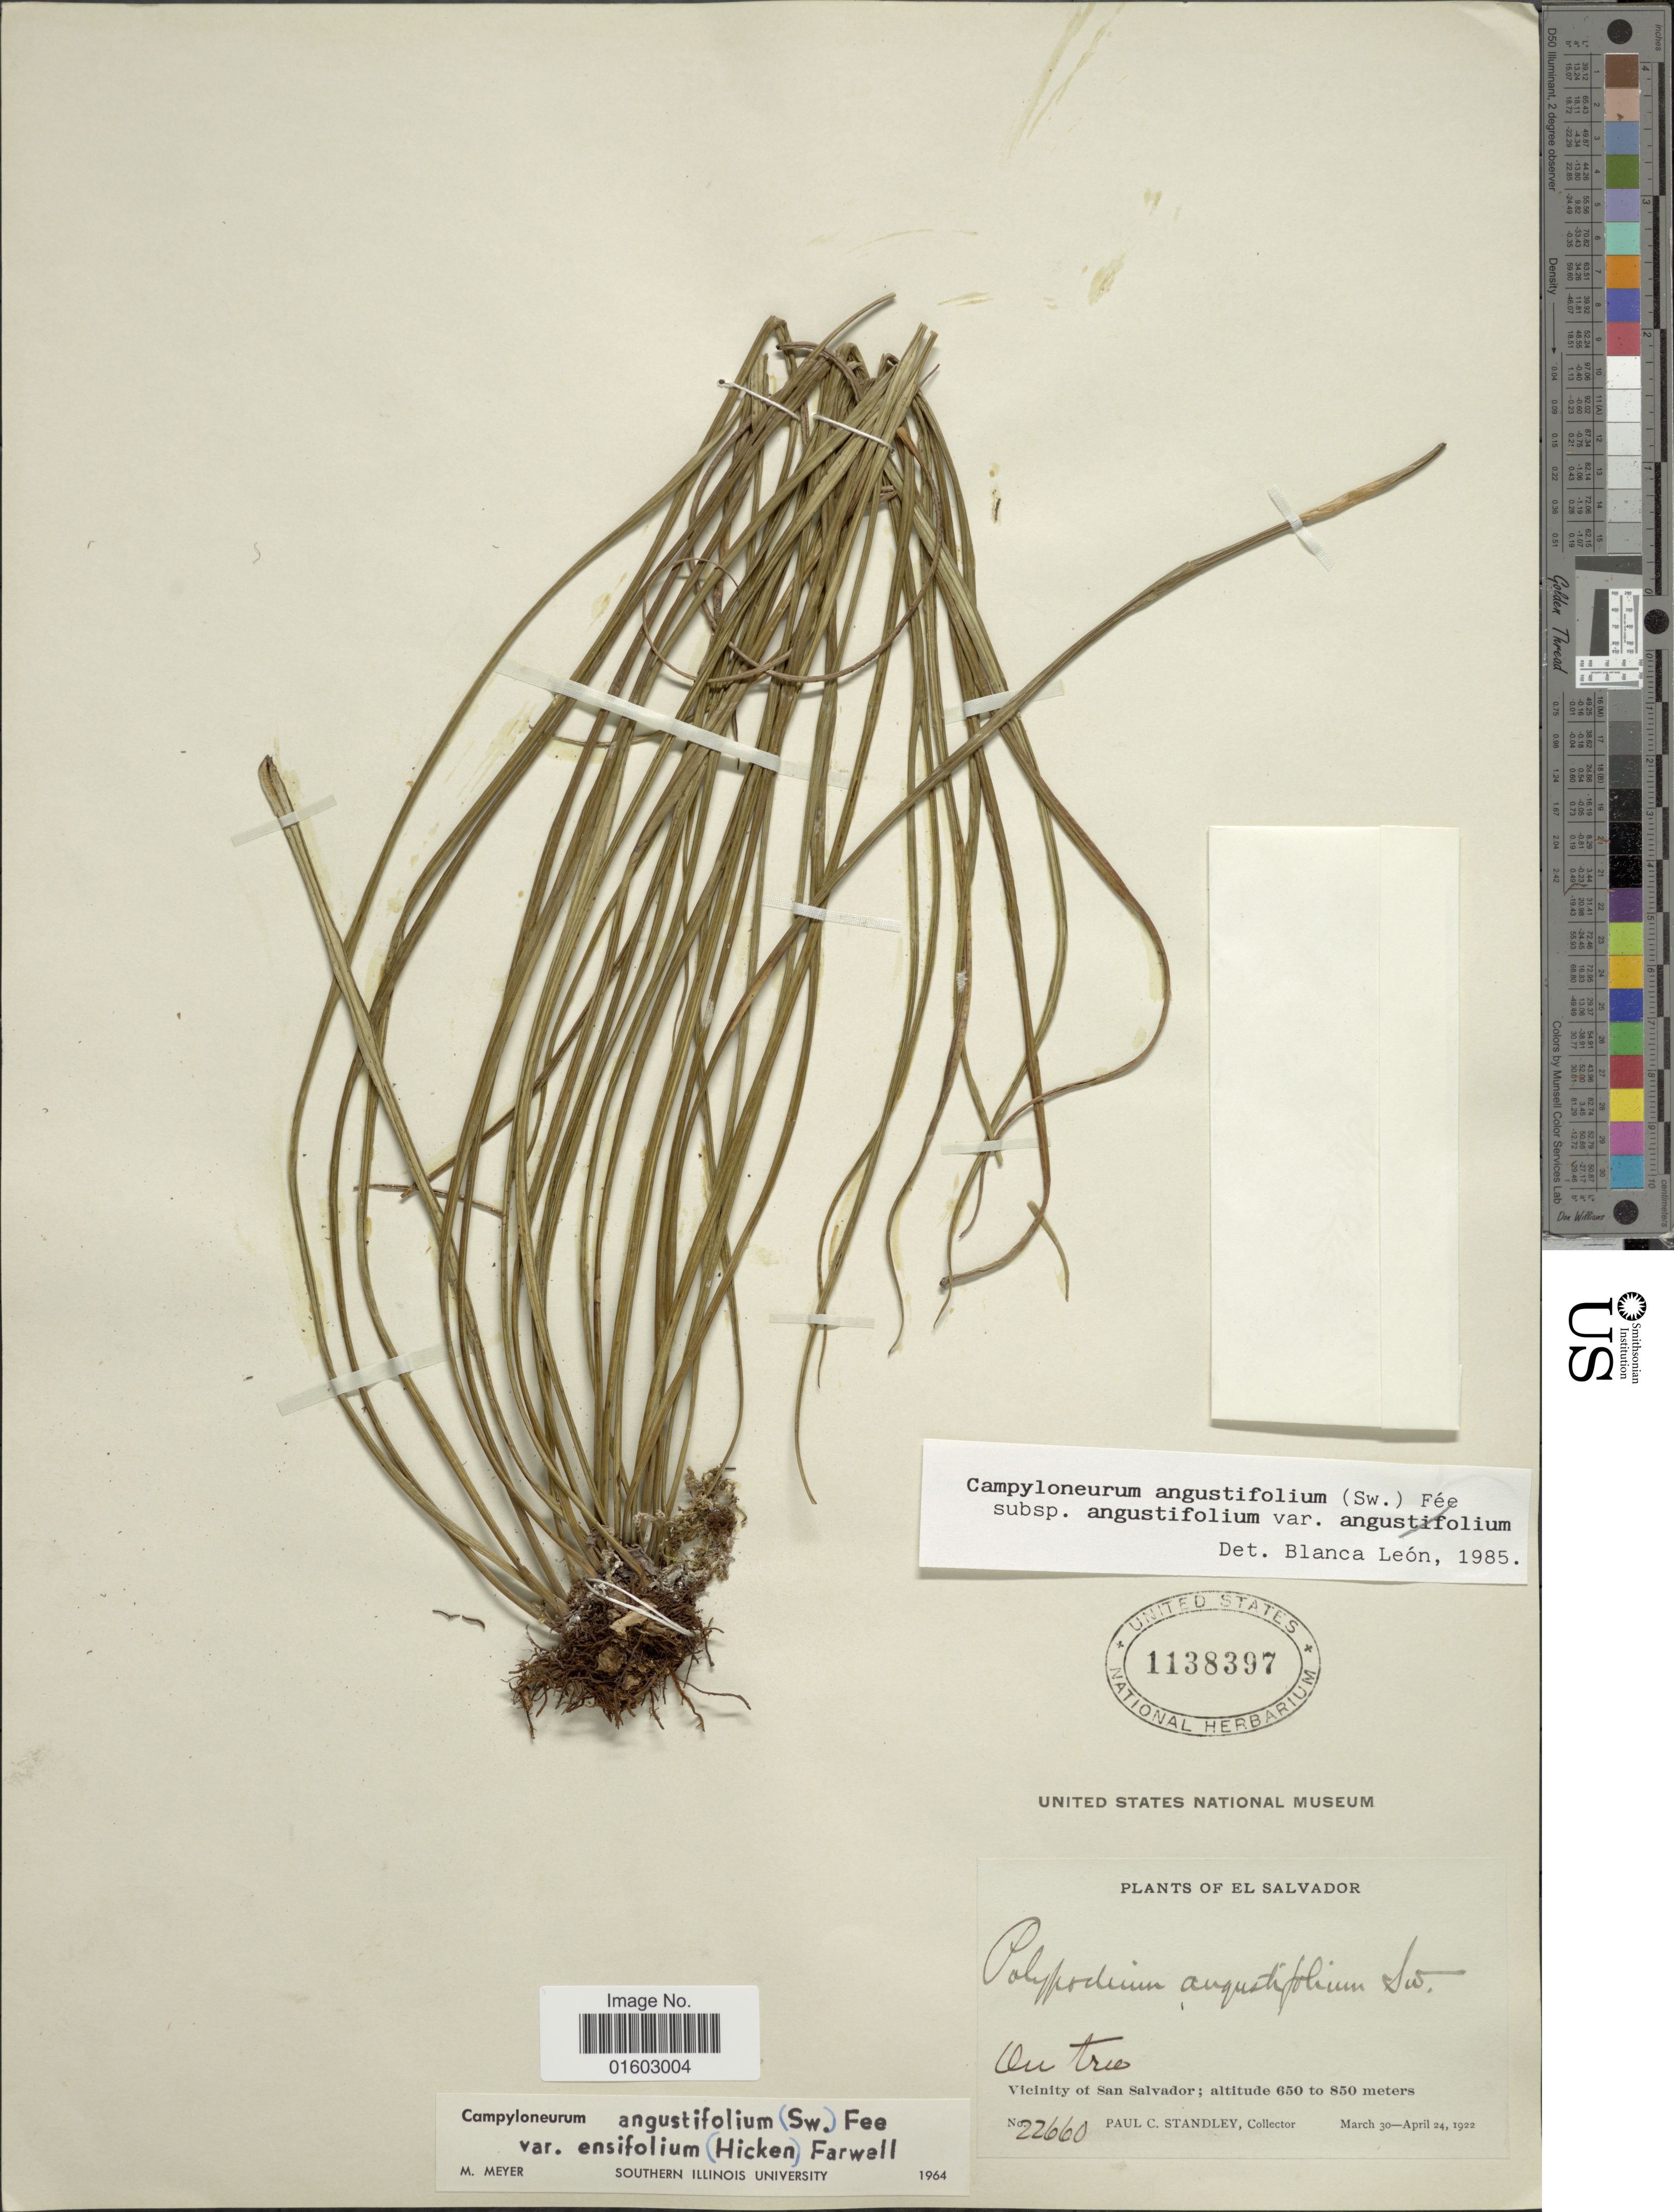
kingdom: Plantae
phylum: Tracheophyta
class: Polypodiopsida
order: Polypodiales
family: Polypodiaceae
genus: Campyloneurum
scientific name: Campyloneurum ensifolium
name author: (Willd.) J. Sm.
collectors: P. C. Standley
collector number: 22660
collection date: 1922-03-30/1922-04-24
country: El Salvador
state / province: San Salvador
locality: Vicinity of San Salvador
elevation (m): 650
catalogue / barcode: US 1138397